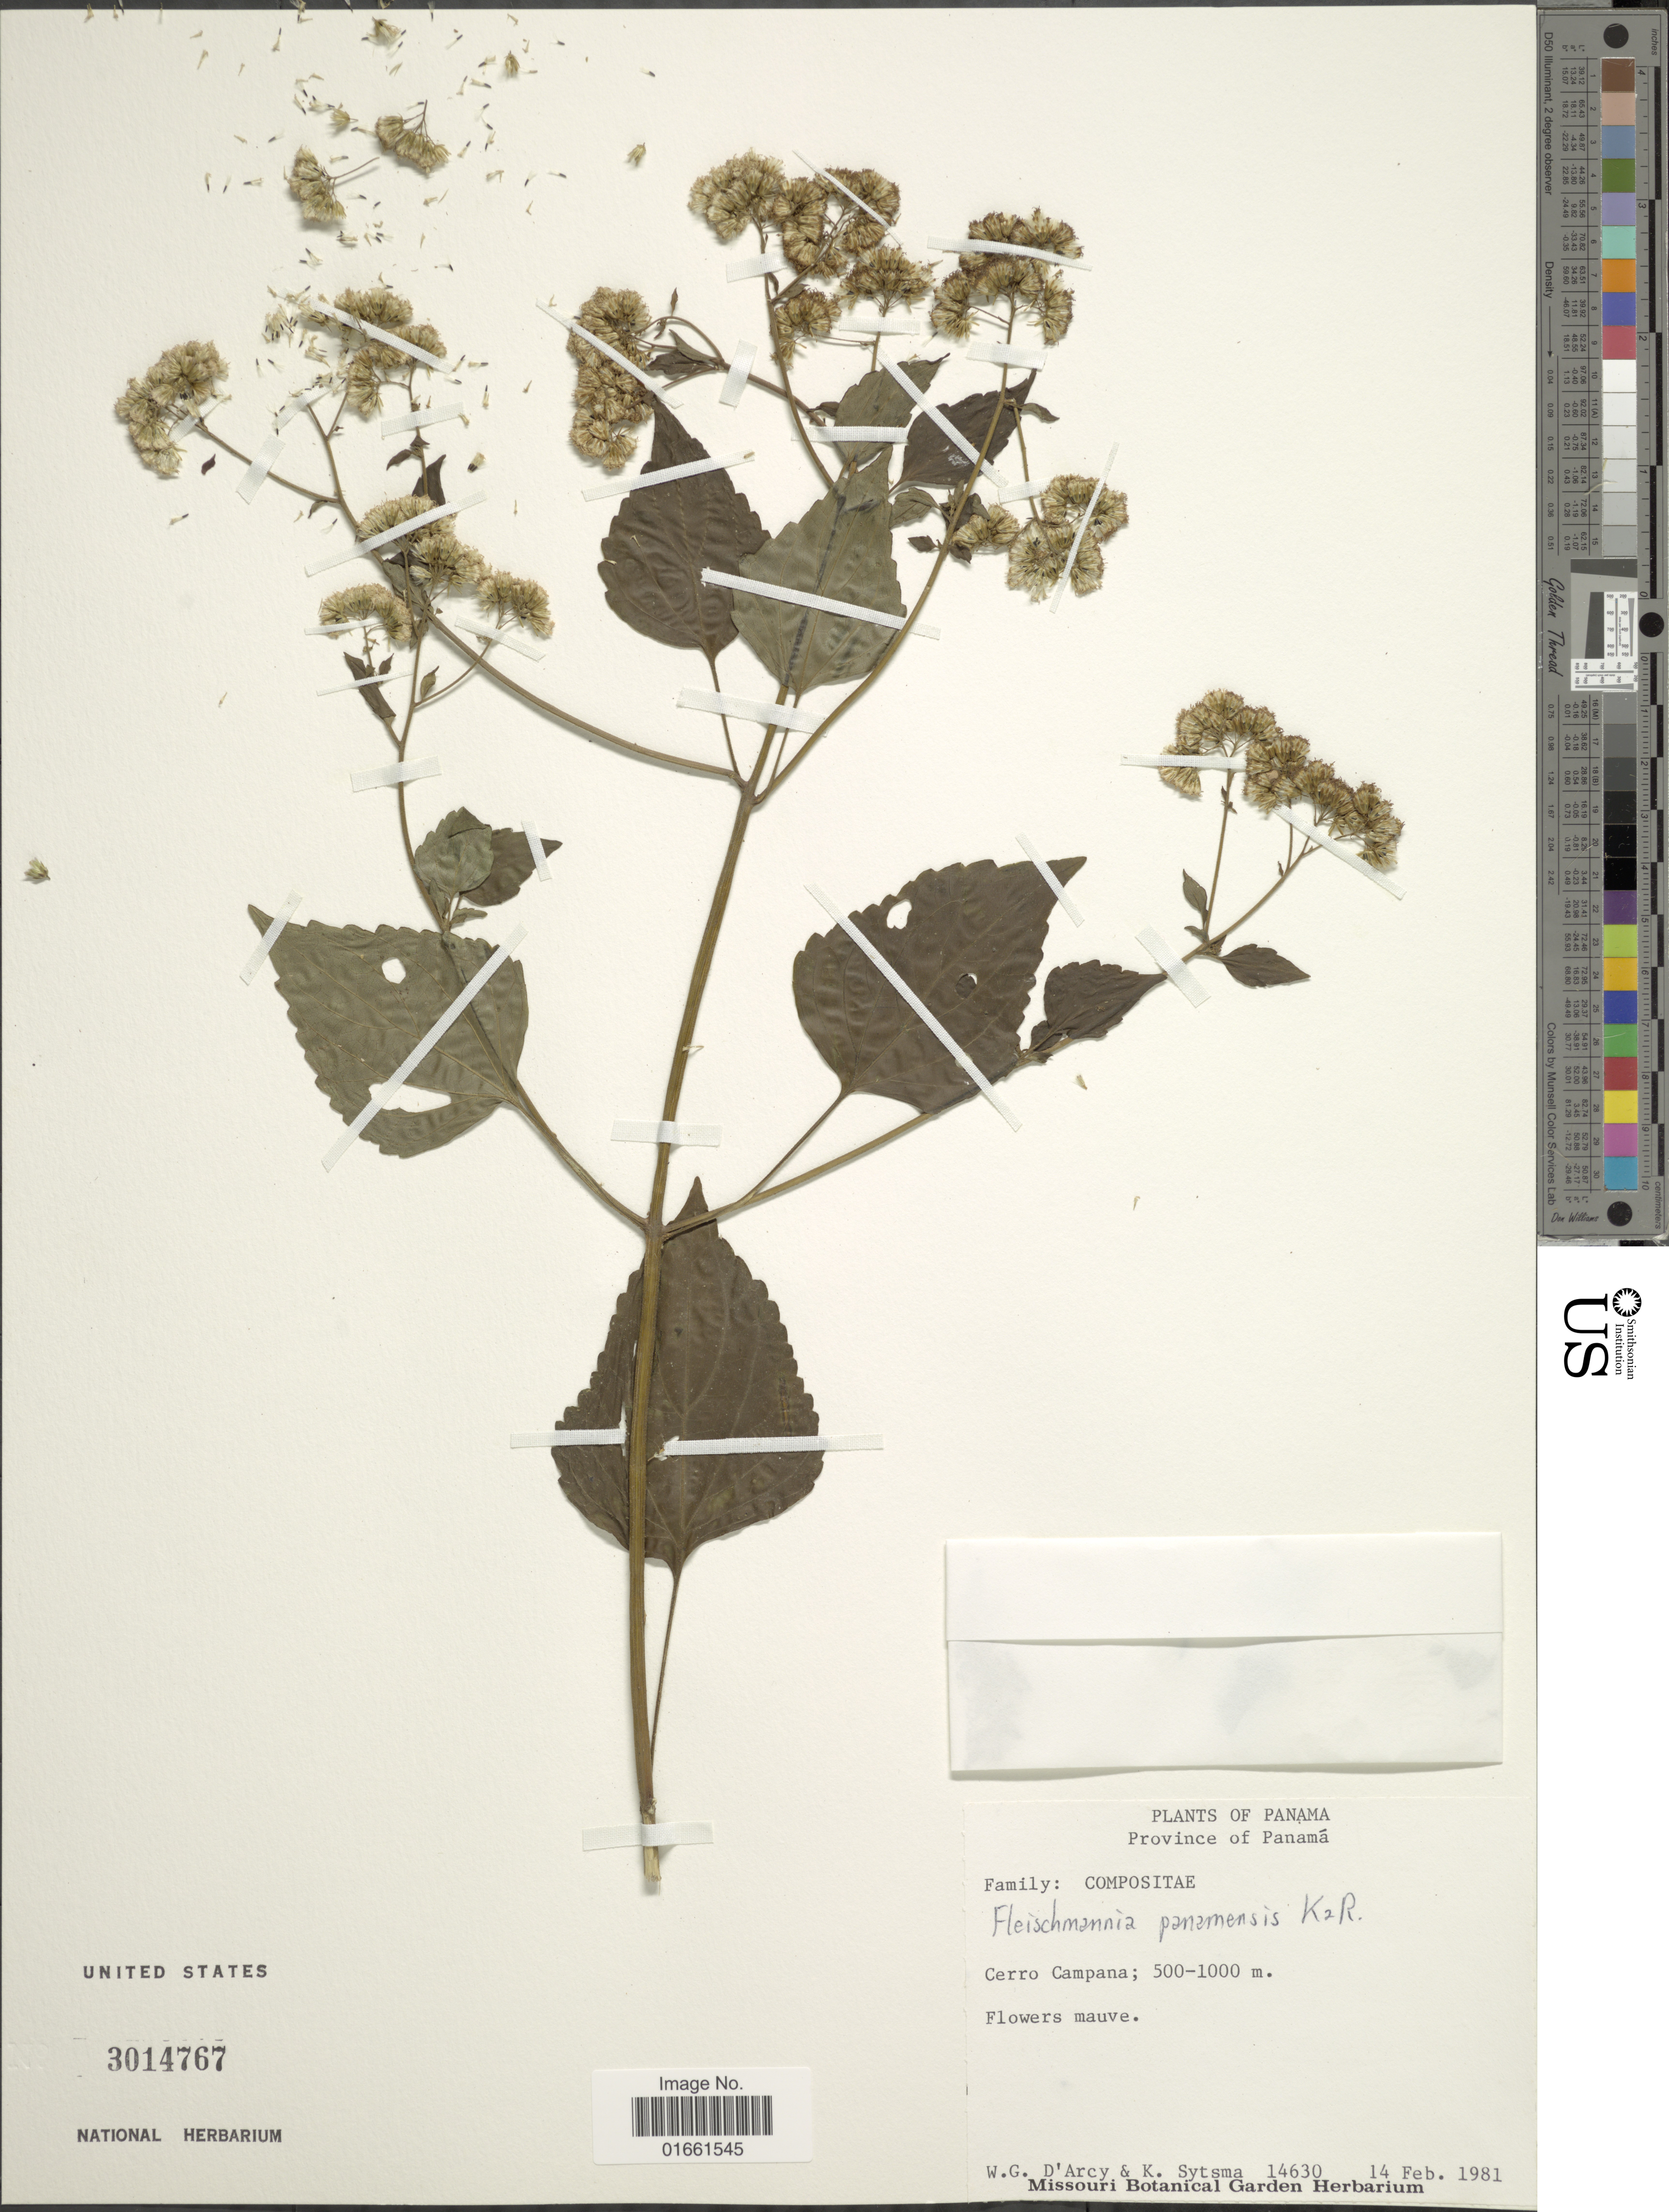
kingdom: Plantae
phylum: Tracheophyta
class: Magnoliopsida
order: Asterales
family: Asteraceae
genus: Fleischmannia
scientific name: Fleischmannia panamensis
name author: R.M. King & H. Rob.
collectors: W. G. D'Arcy & K. Systma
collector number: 14630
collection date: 1981-02-14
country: Panama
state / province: Panamá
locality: Cerro Campana.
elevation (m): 500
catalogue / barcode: US 3014767